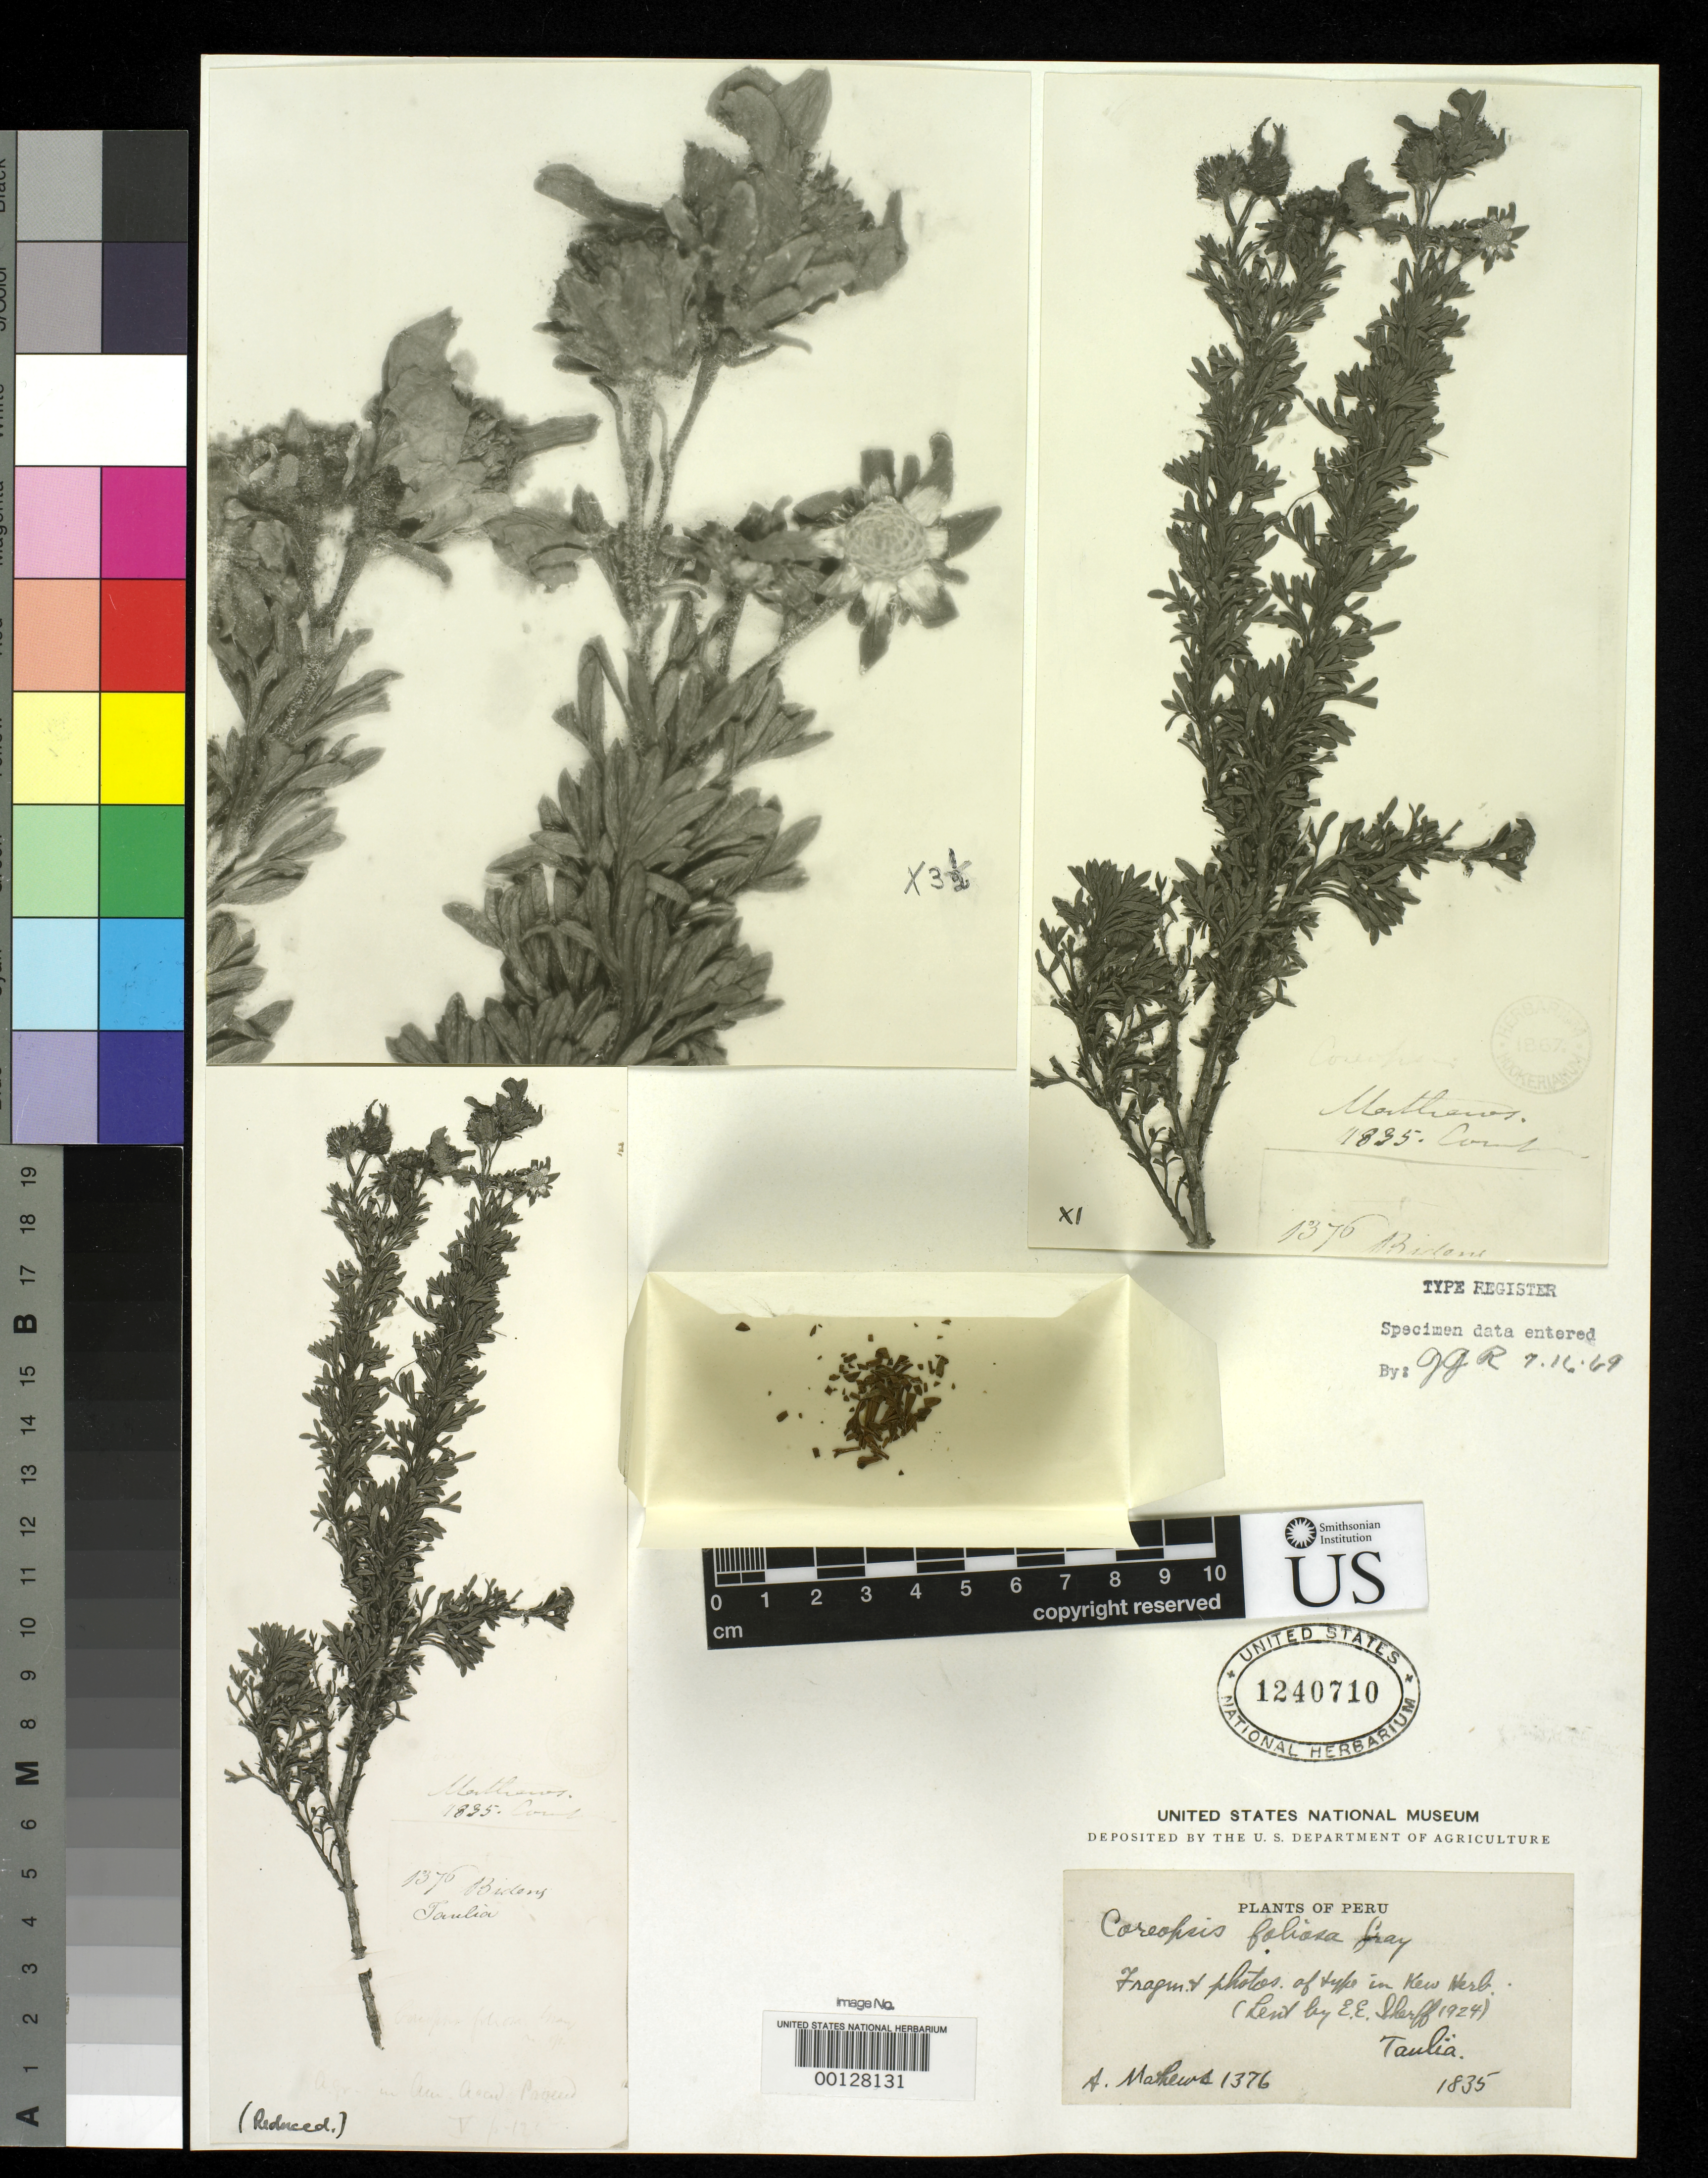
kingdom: Plantae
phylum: Tracheophyta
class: Magnoliopsida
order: Asterales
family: Asteraceae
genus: Coreopsis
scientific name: Coreopsis foliosa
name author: A. Gray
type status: Isotype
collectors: A. Mathews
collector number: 1376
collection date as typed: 1835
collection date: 1835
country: Peru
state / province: Amazonas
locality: Taulia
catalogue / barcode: US 1240710